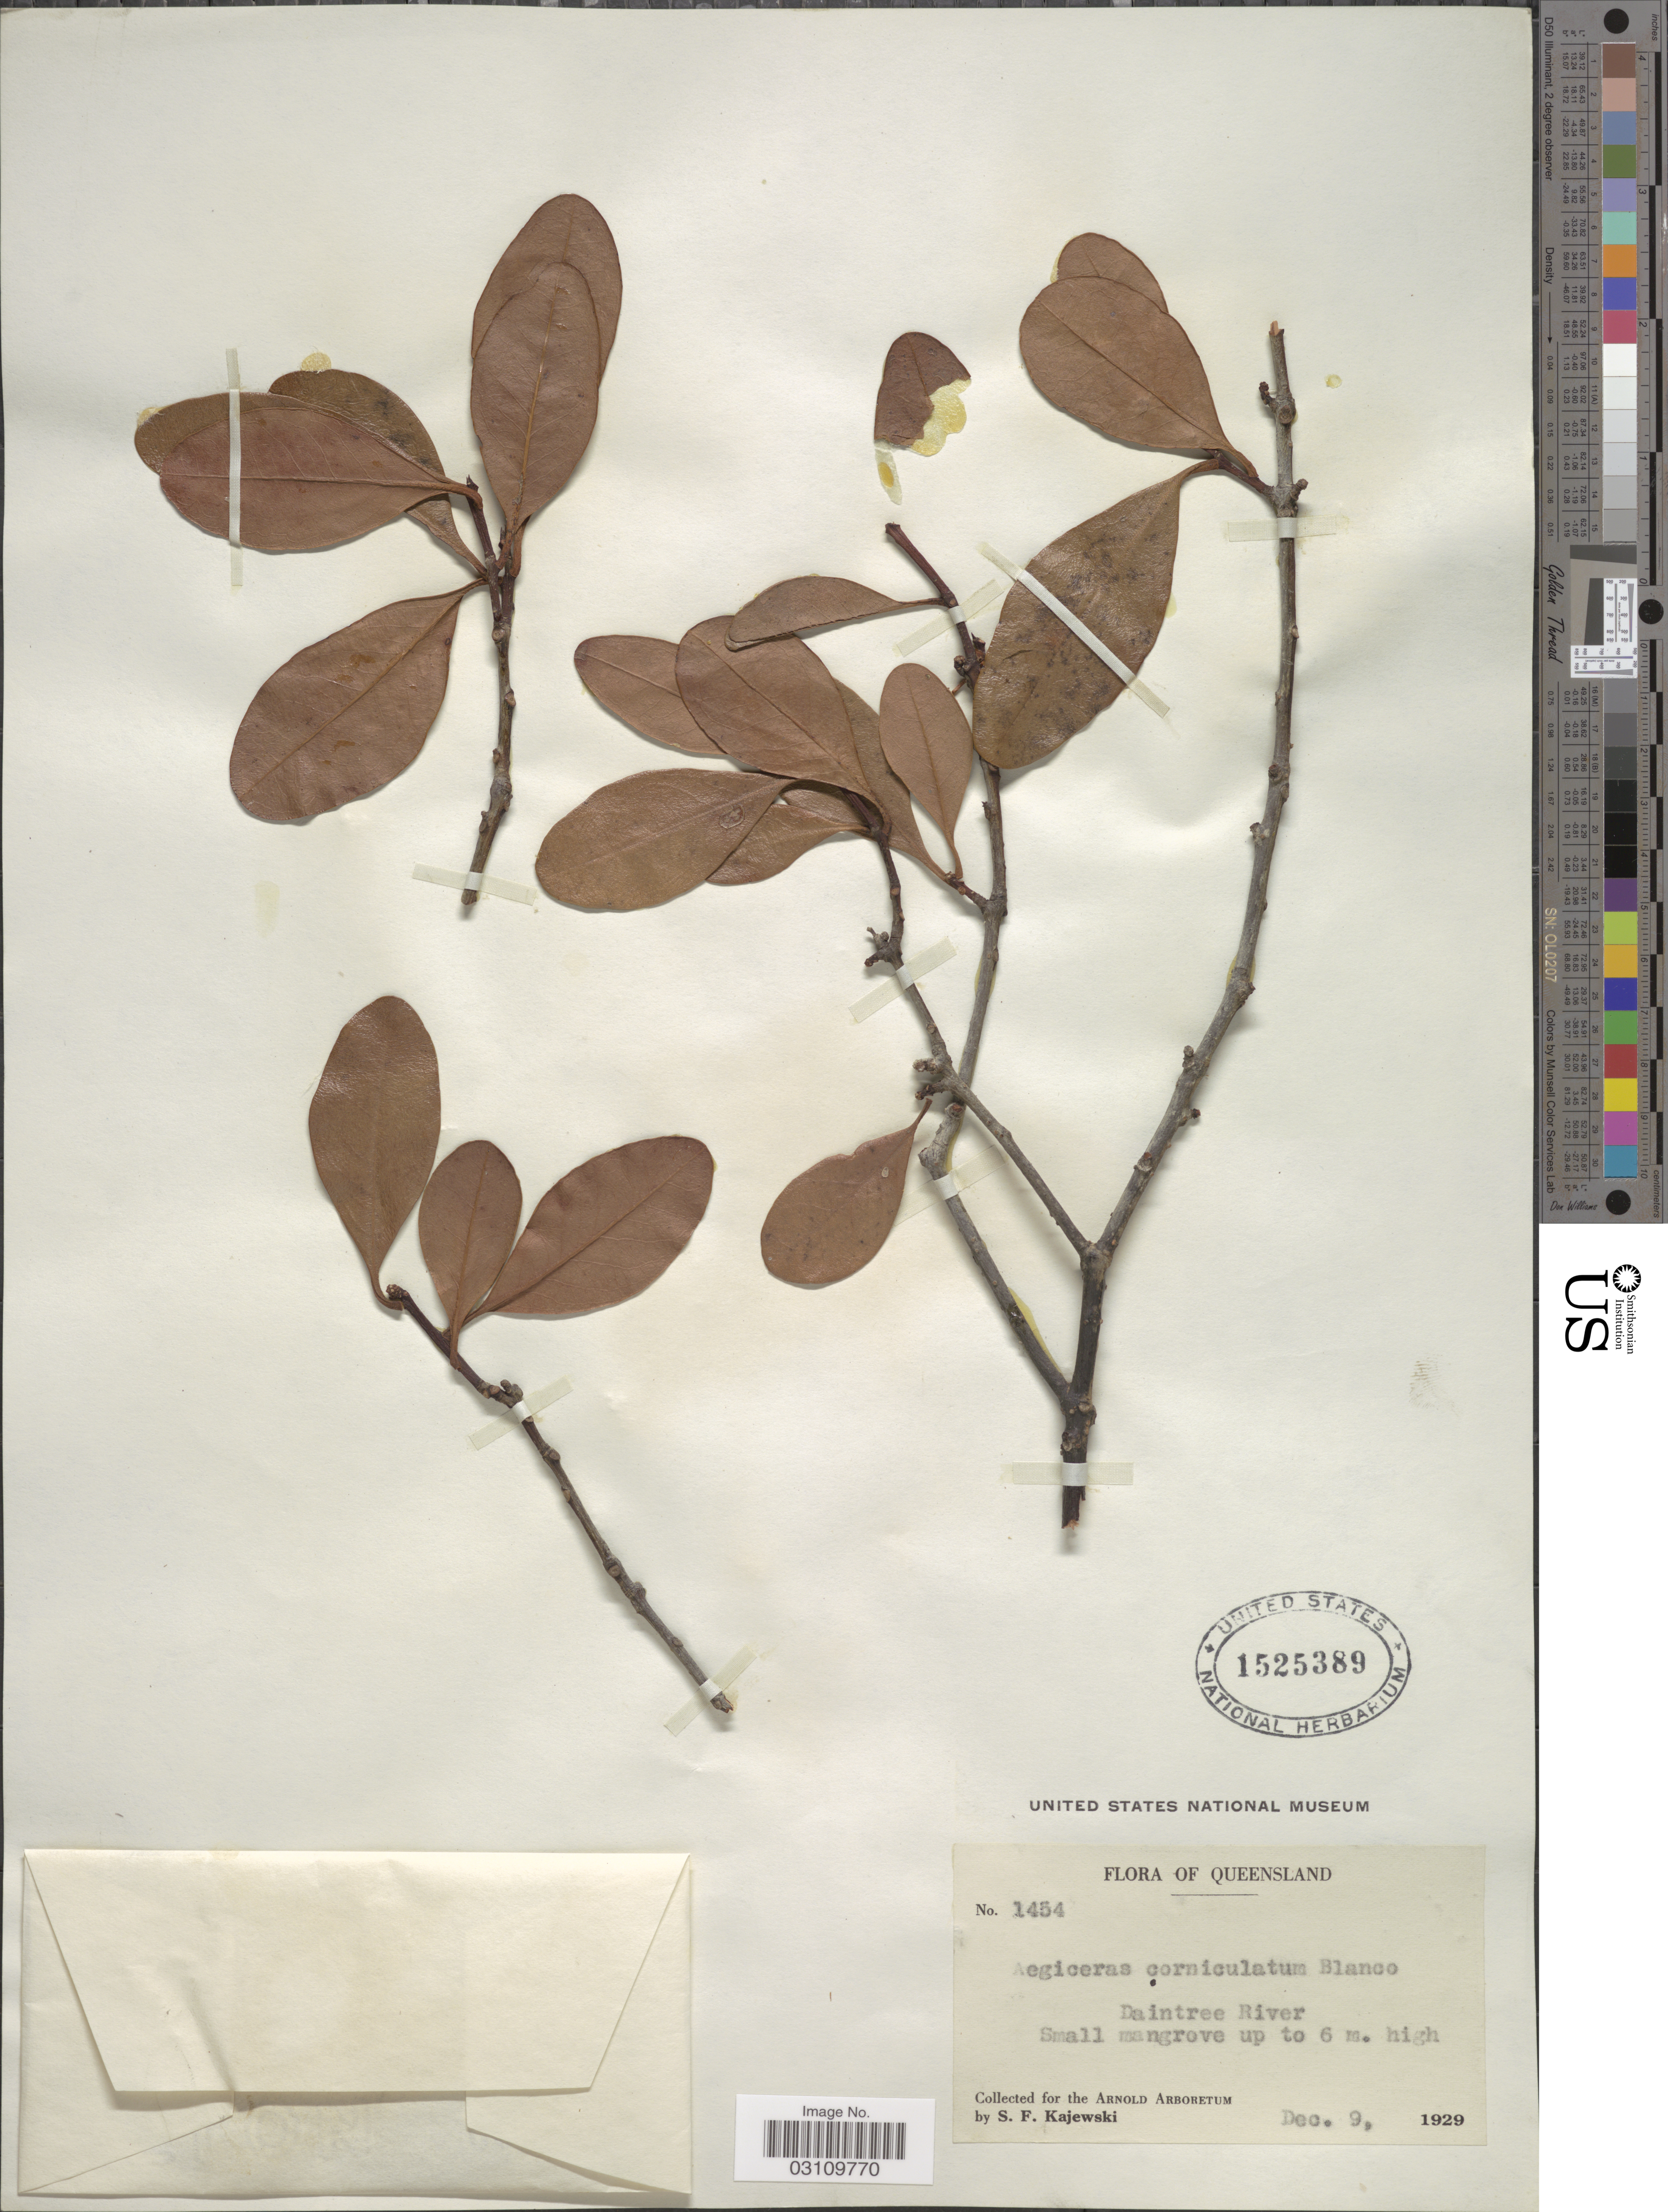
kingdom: Plantae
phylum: Tracheophyta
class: Magnoliopsida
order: Ericales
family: Primulaceae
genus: Aegiceras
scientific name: Aegiceras corniculatum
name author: (L.) Blanco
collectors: S. Kajewski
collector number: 1454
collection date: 1929-12-09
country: Australia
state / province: Queensland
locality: Daintree River.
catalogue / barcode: US 1525389